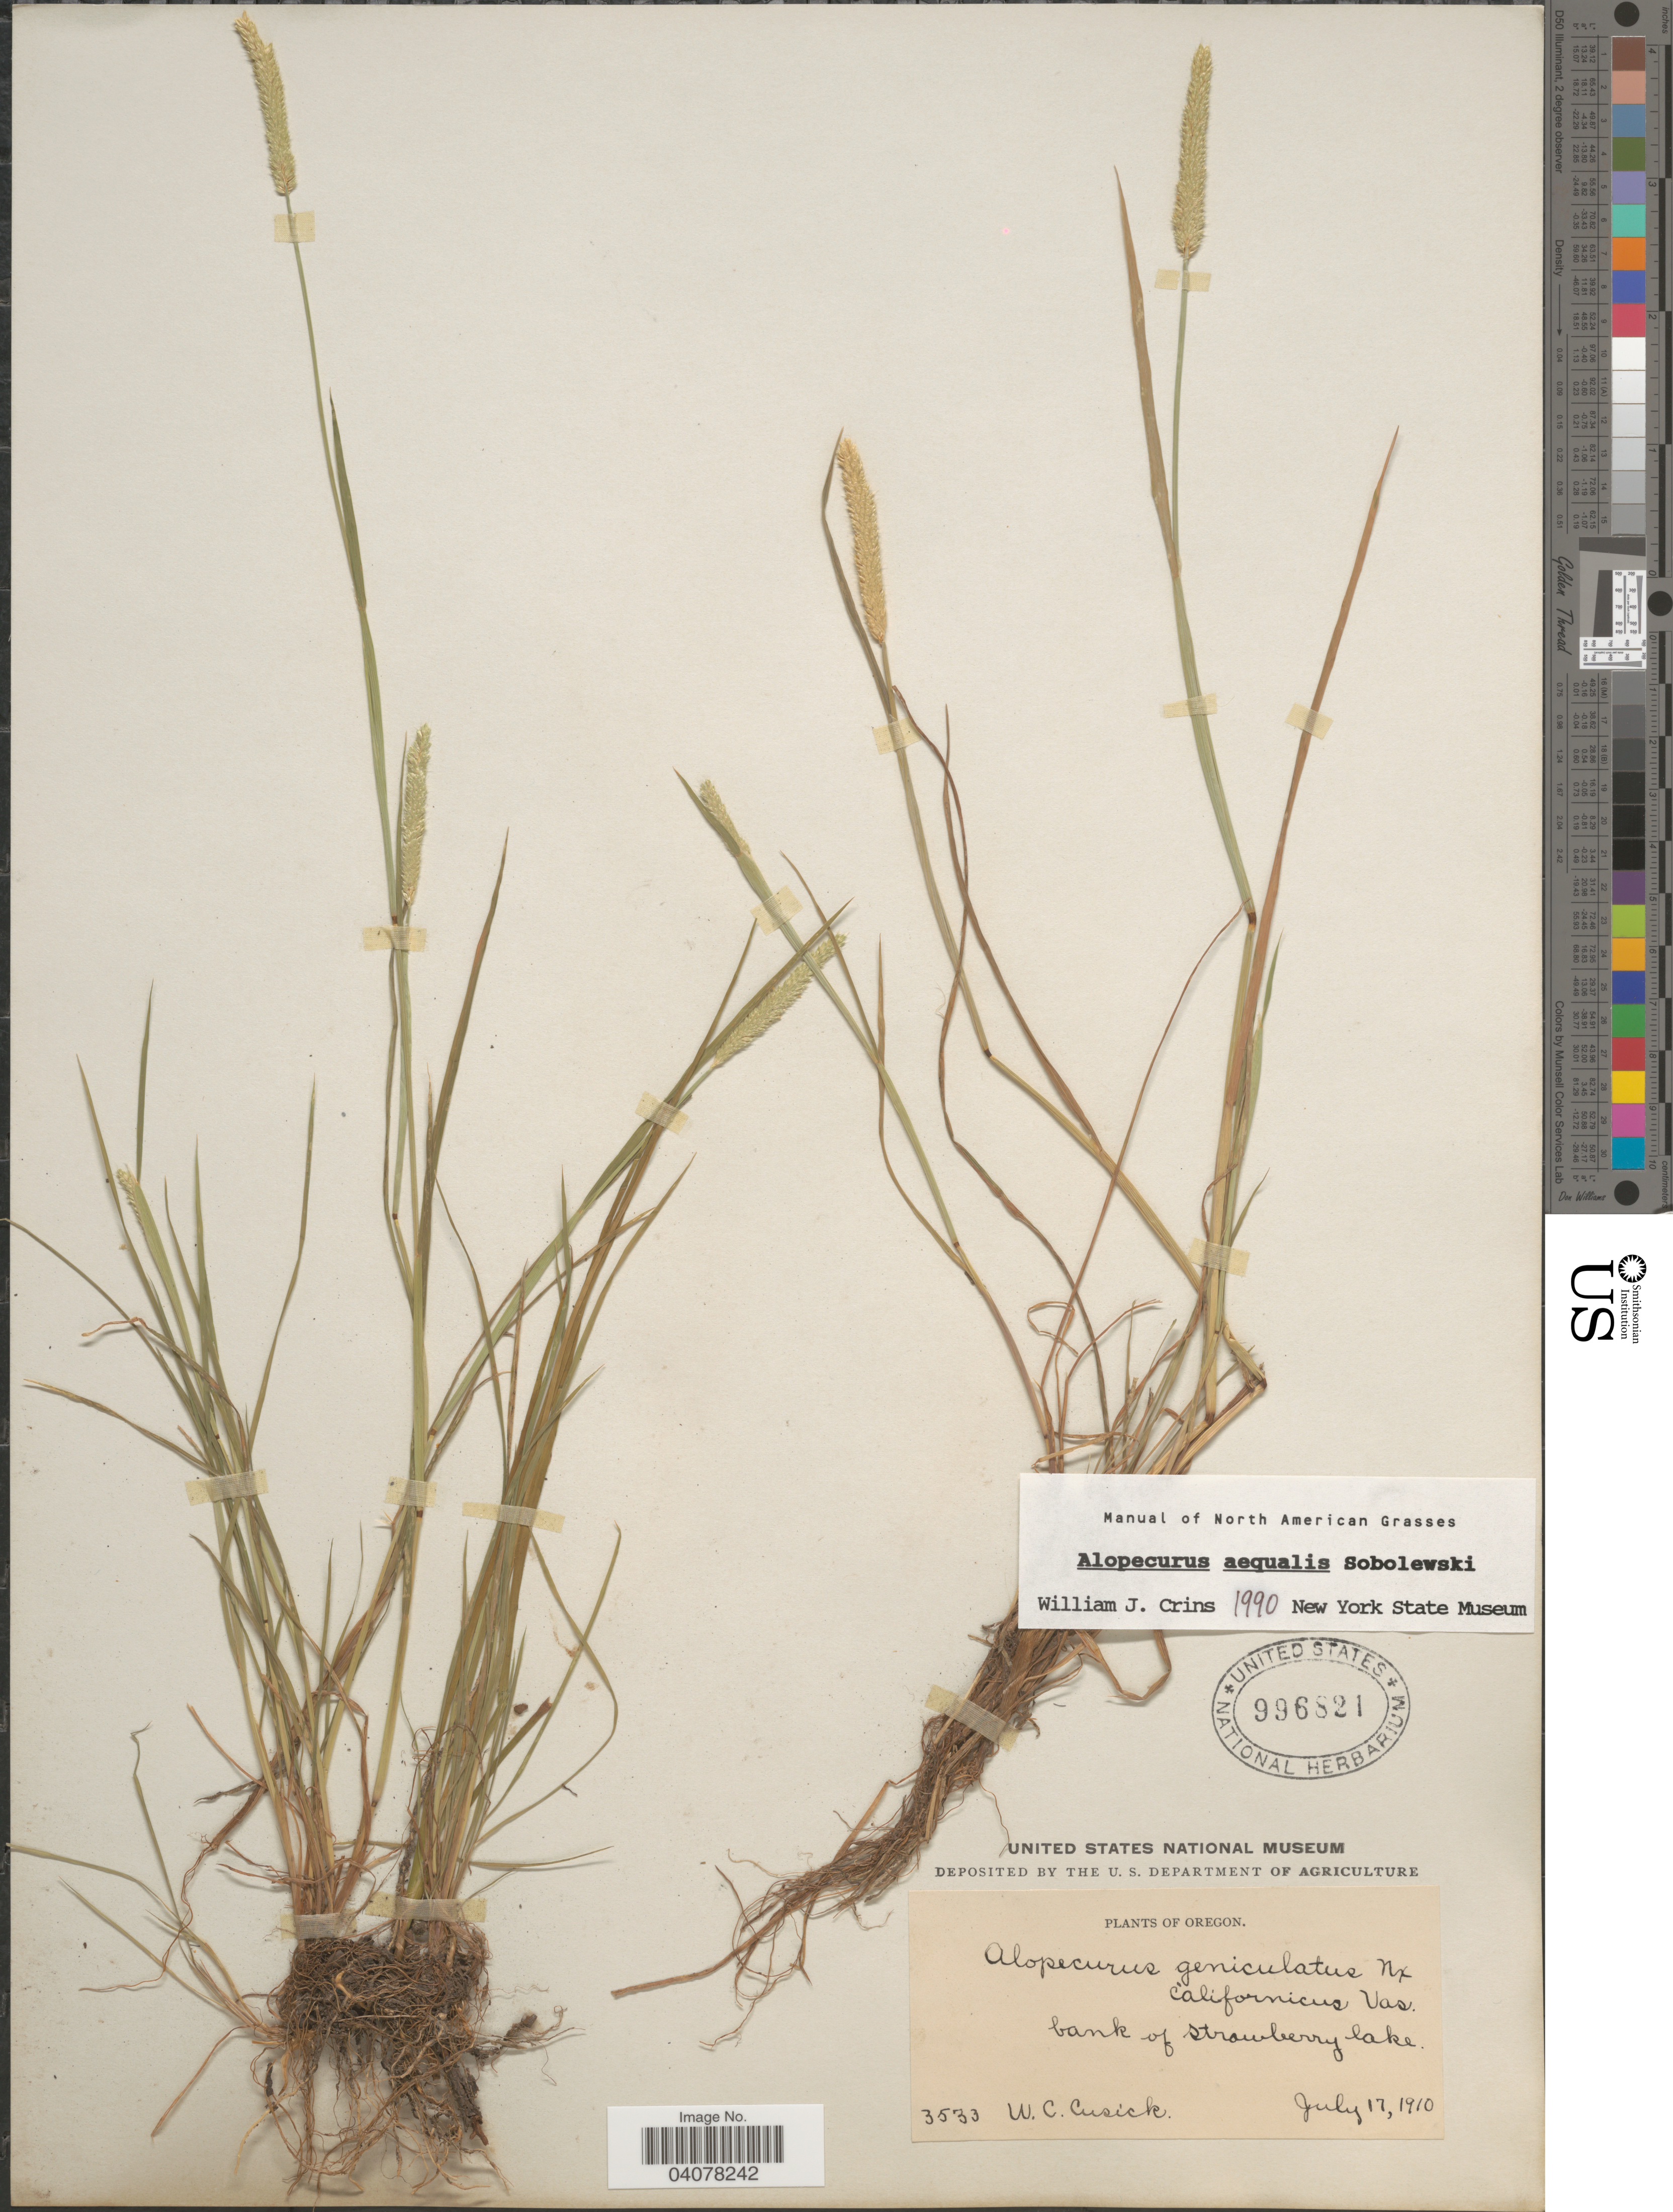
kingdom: Plantae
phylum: Tracheophyta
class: Liliopsida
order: Poales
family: Poaceae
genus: Alopecurus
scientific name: Alopecurus aequalis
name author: Sobol.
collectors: W. C. Cusick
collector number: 3533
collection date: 1910-07-17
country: United States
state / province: Oregon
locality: Bank of Strawberry lake.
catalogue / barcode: US 996821